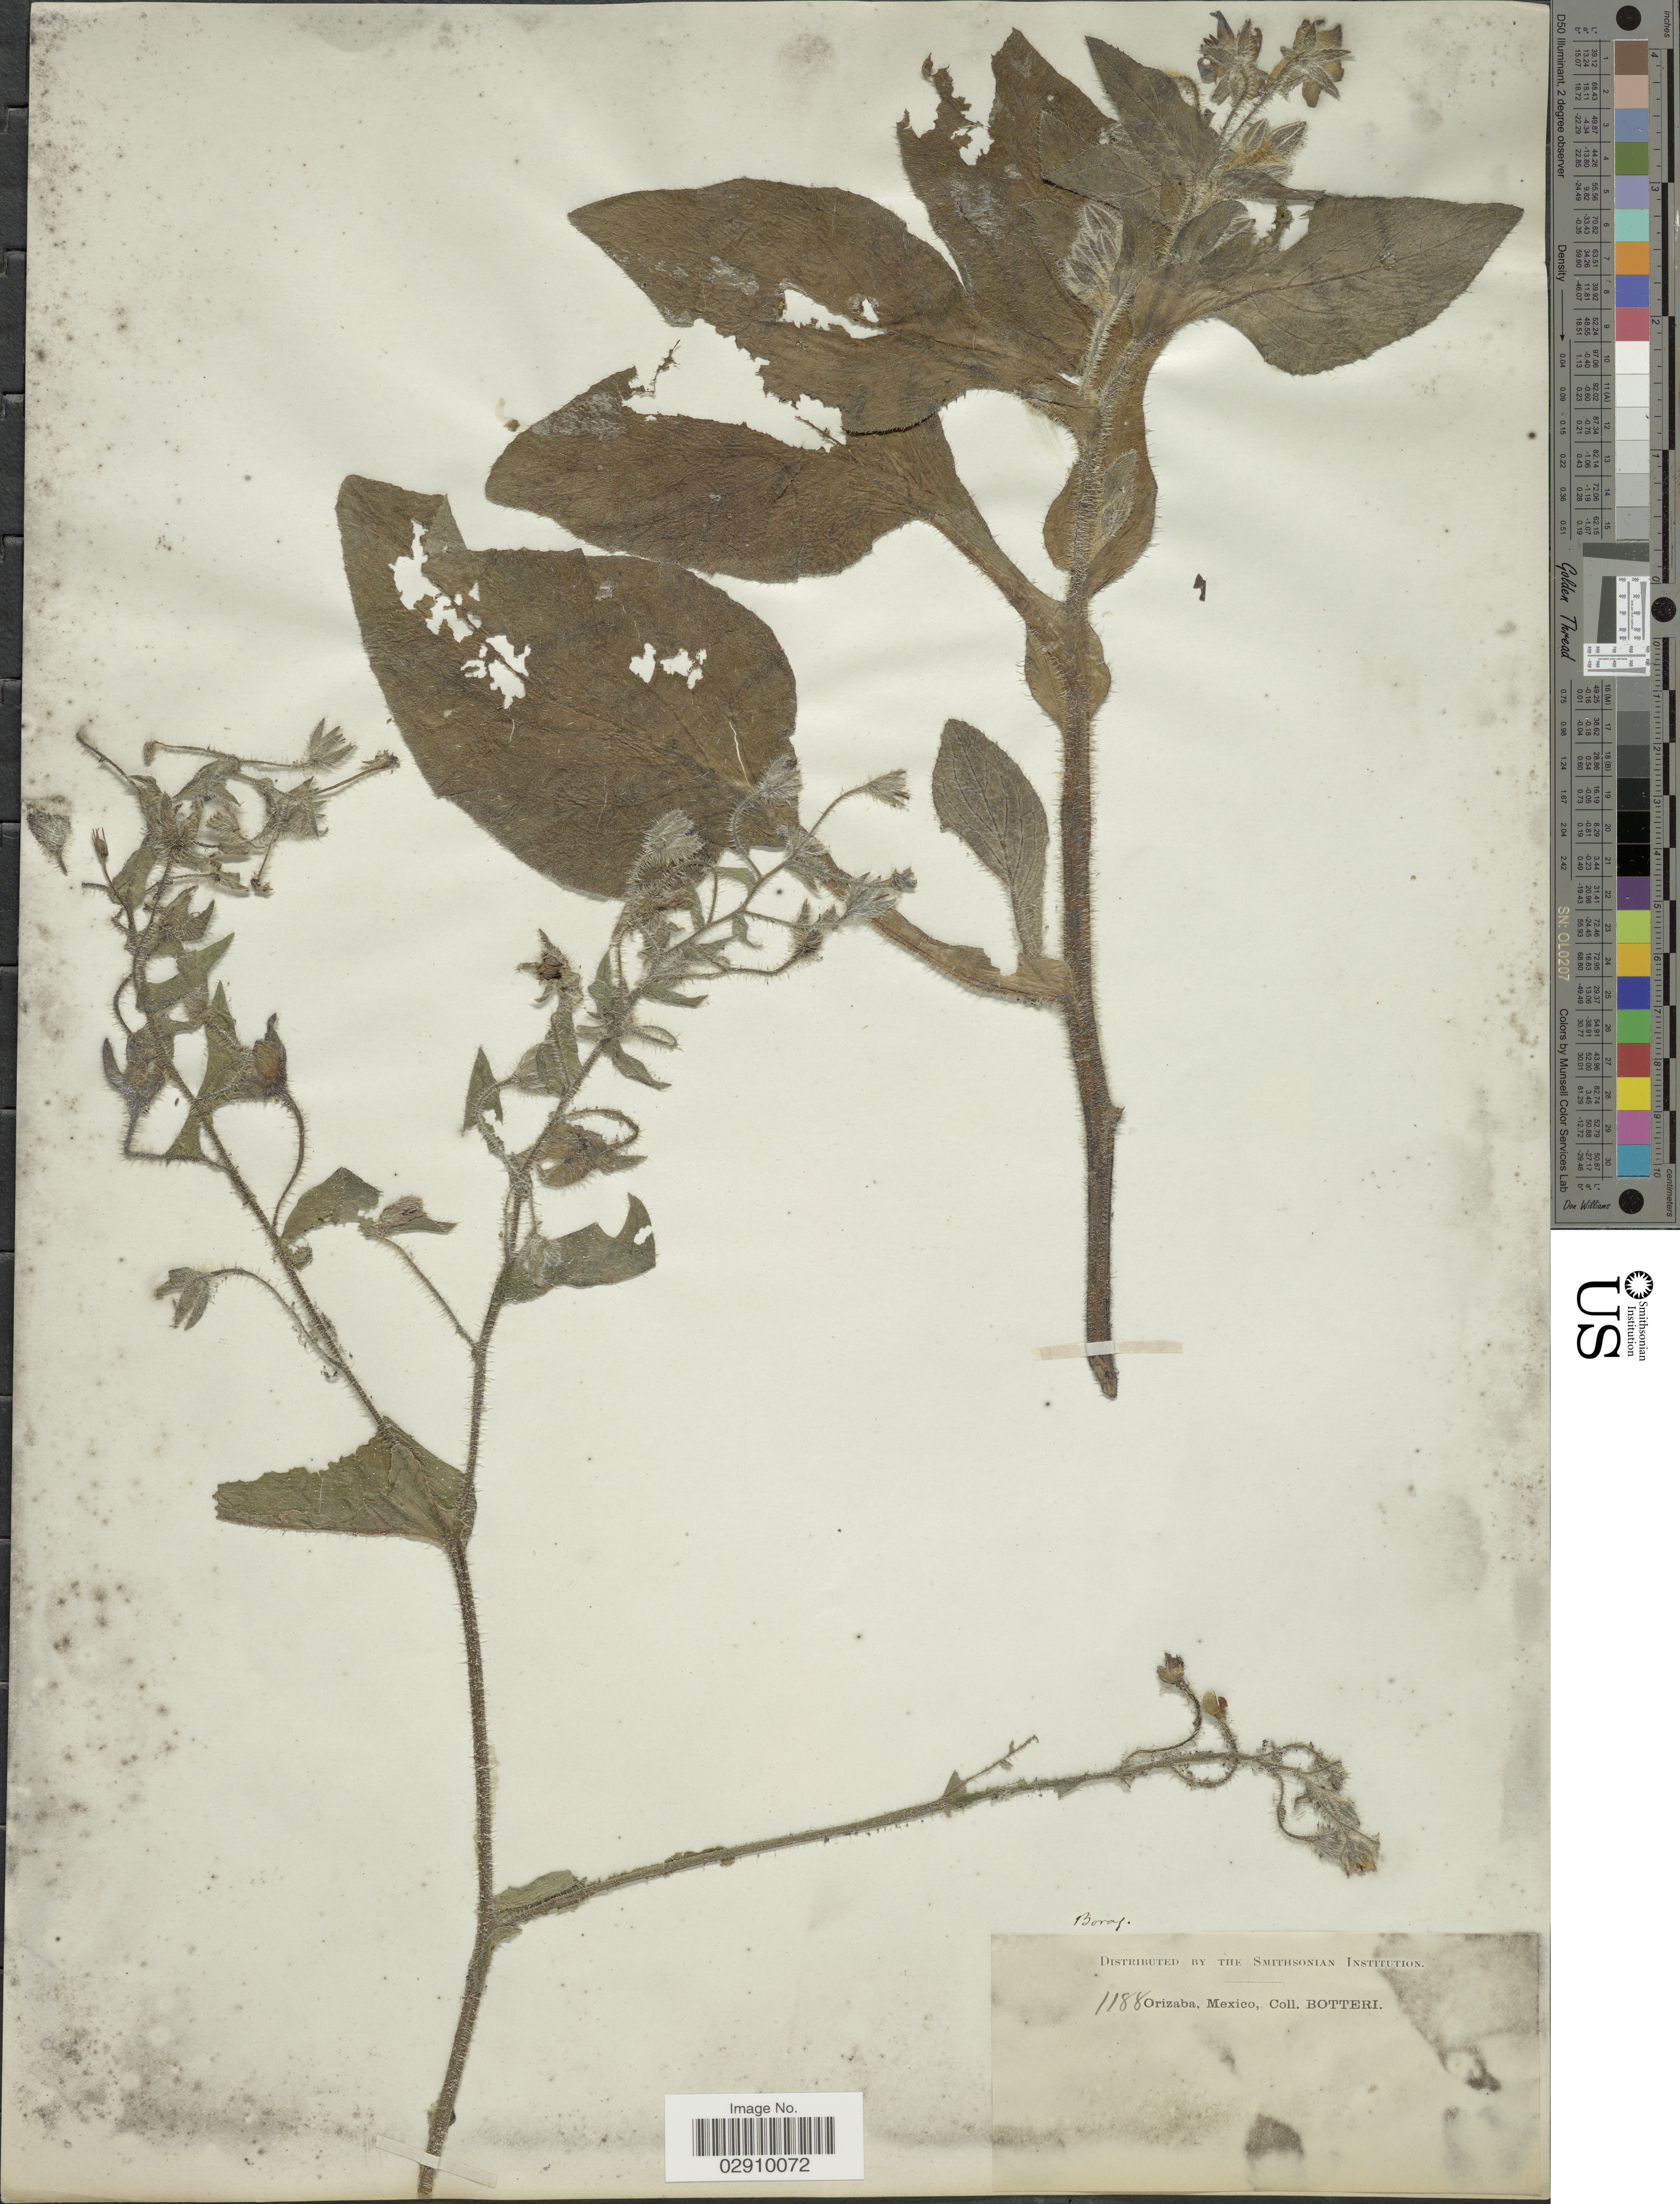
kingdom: Plantae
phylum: Tracheophyta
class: Magnoliopsida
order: Boraginales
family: Boraginaceae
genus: Borago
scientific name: Borago officinalis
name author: L.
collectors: -. Botteri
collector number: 1188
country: Mexico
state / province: Veracruz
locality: Orizaba.